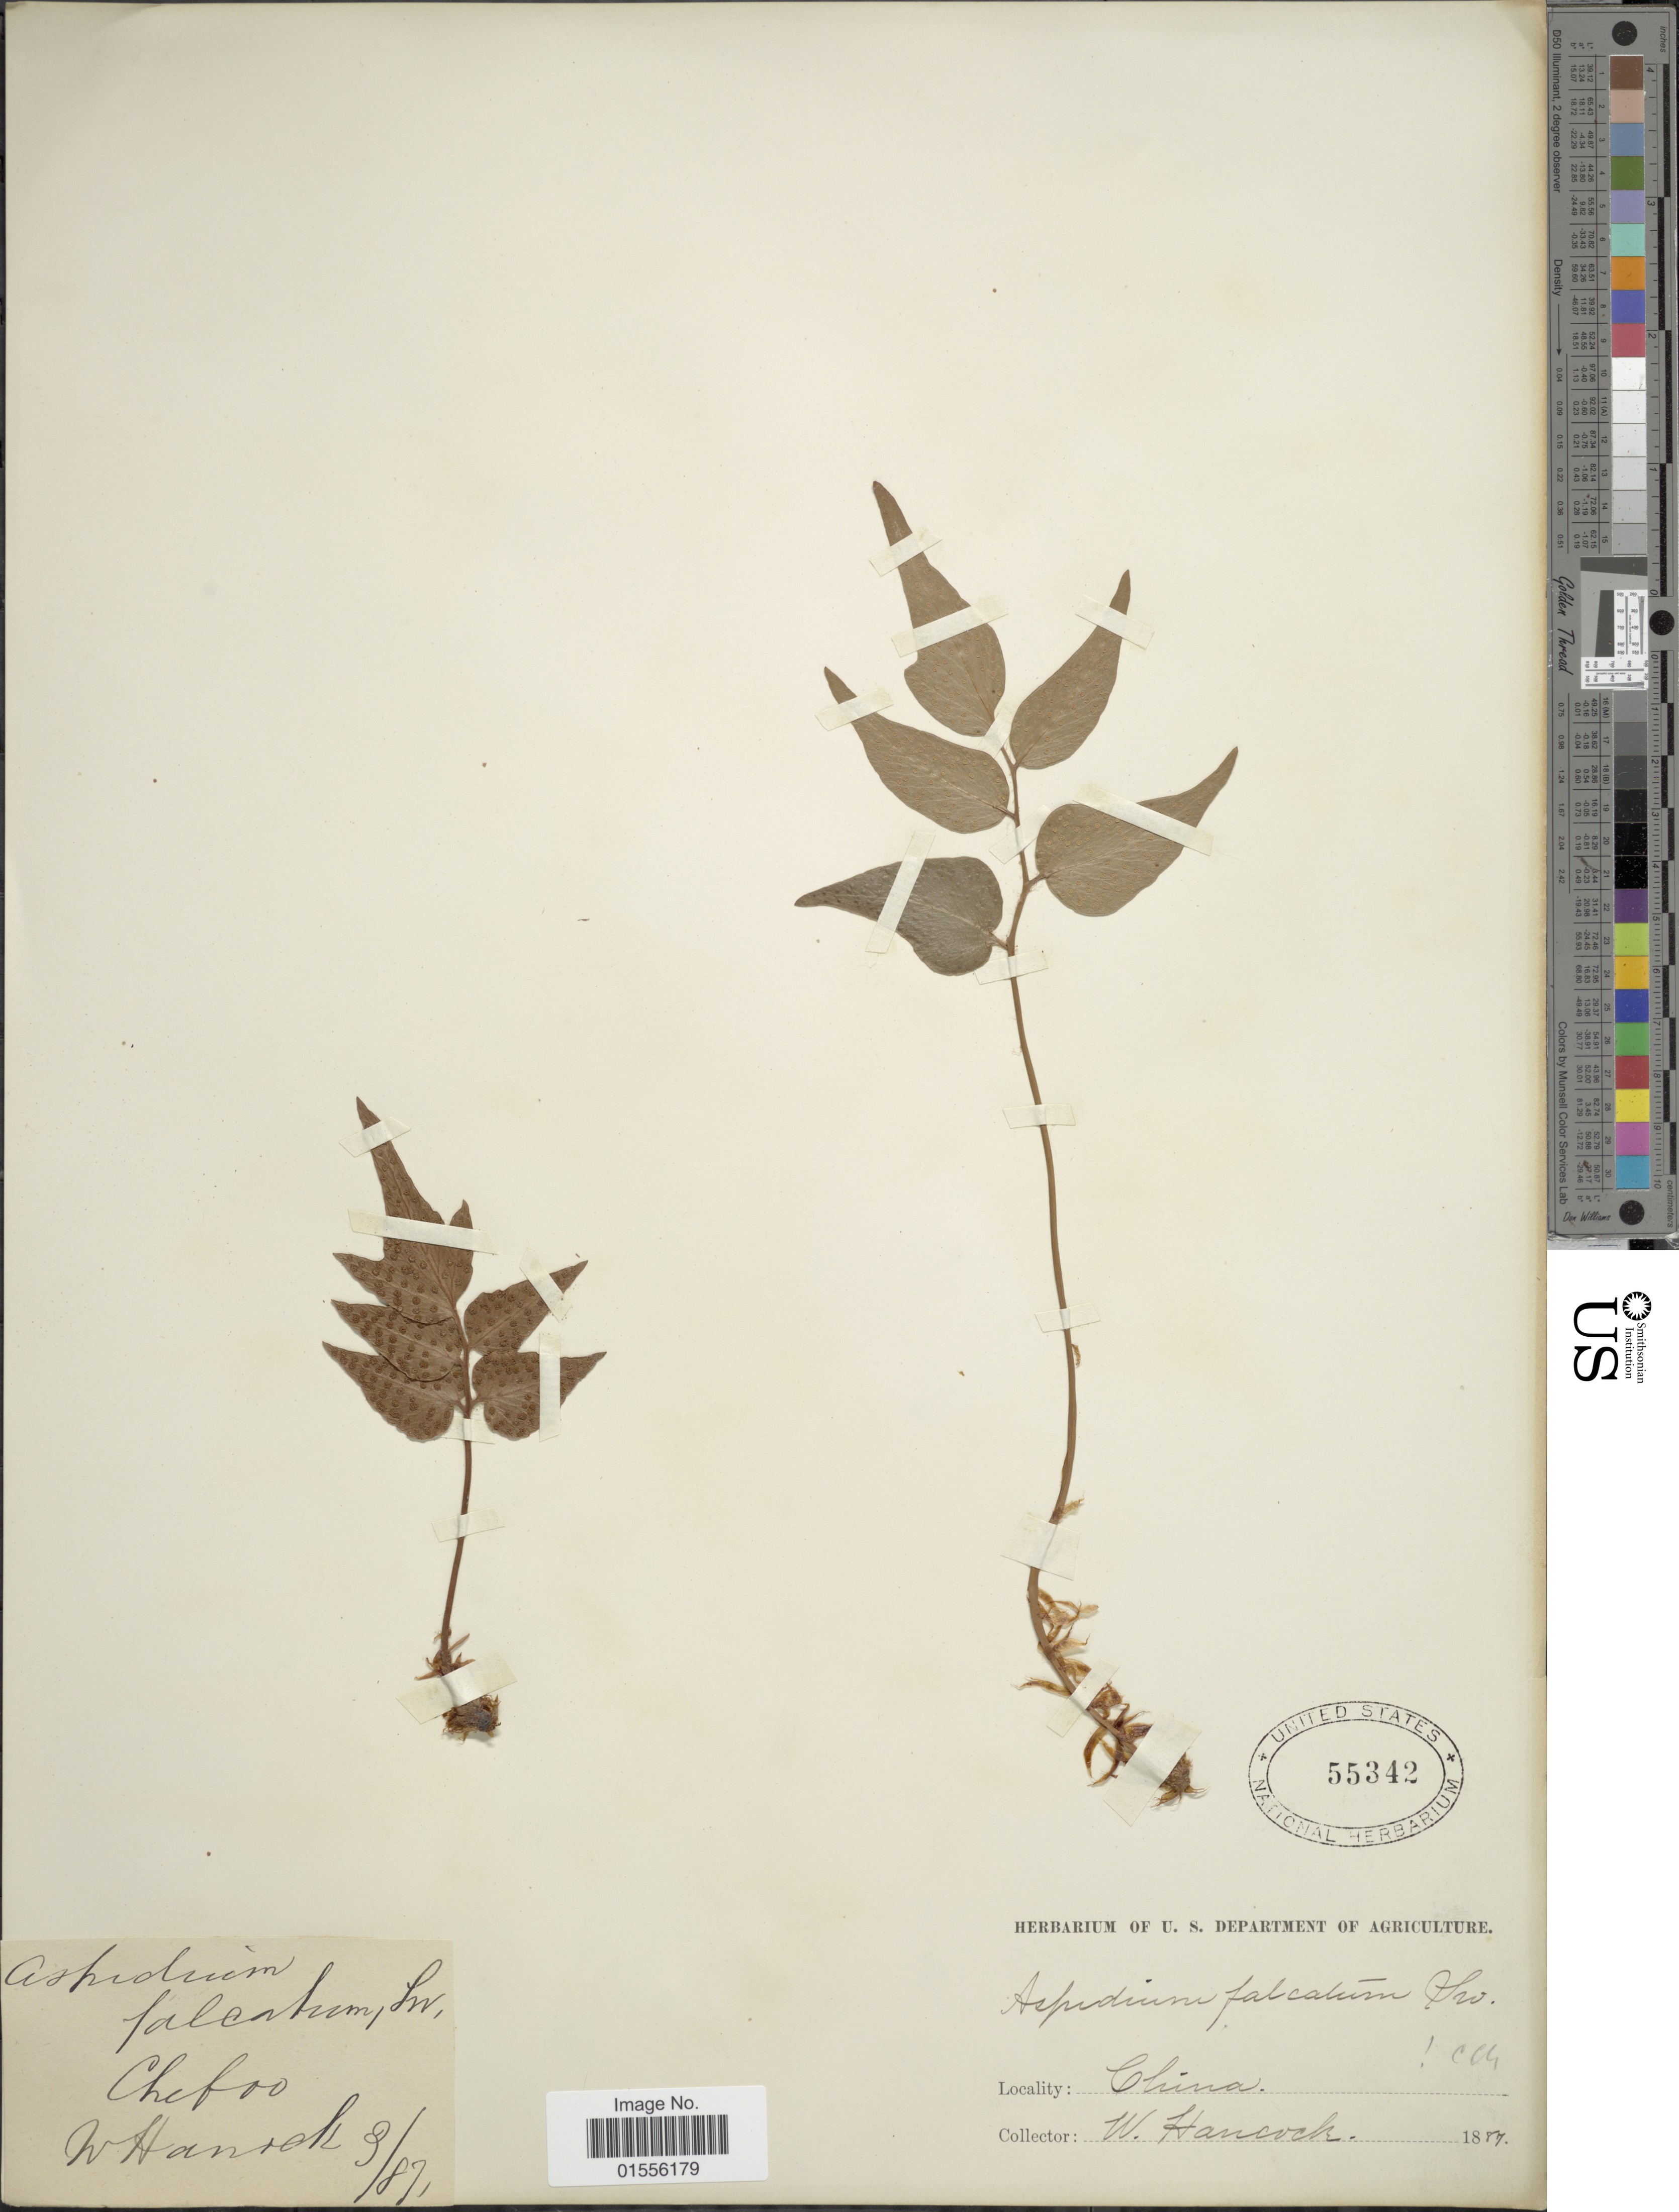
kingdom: Plantae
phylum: Tracheophyta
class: Polypodiopsida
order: Polypodiales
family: Dryopteridaceae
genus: Cyrtomium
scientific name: Cyrtomium falcatum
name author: (L. f.) C. Presl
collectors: W. Hancock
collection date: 1887-03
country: China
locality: Cheboo [interpreted]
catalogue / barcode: US 55342